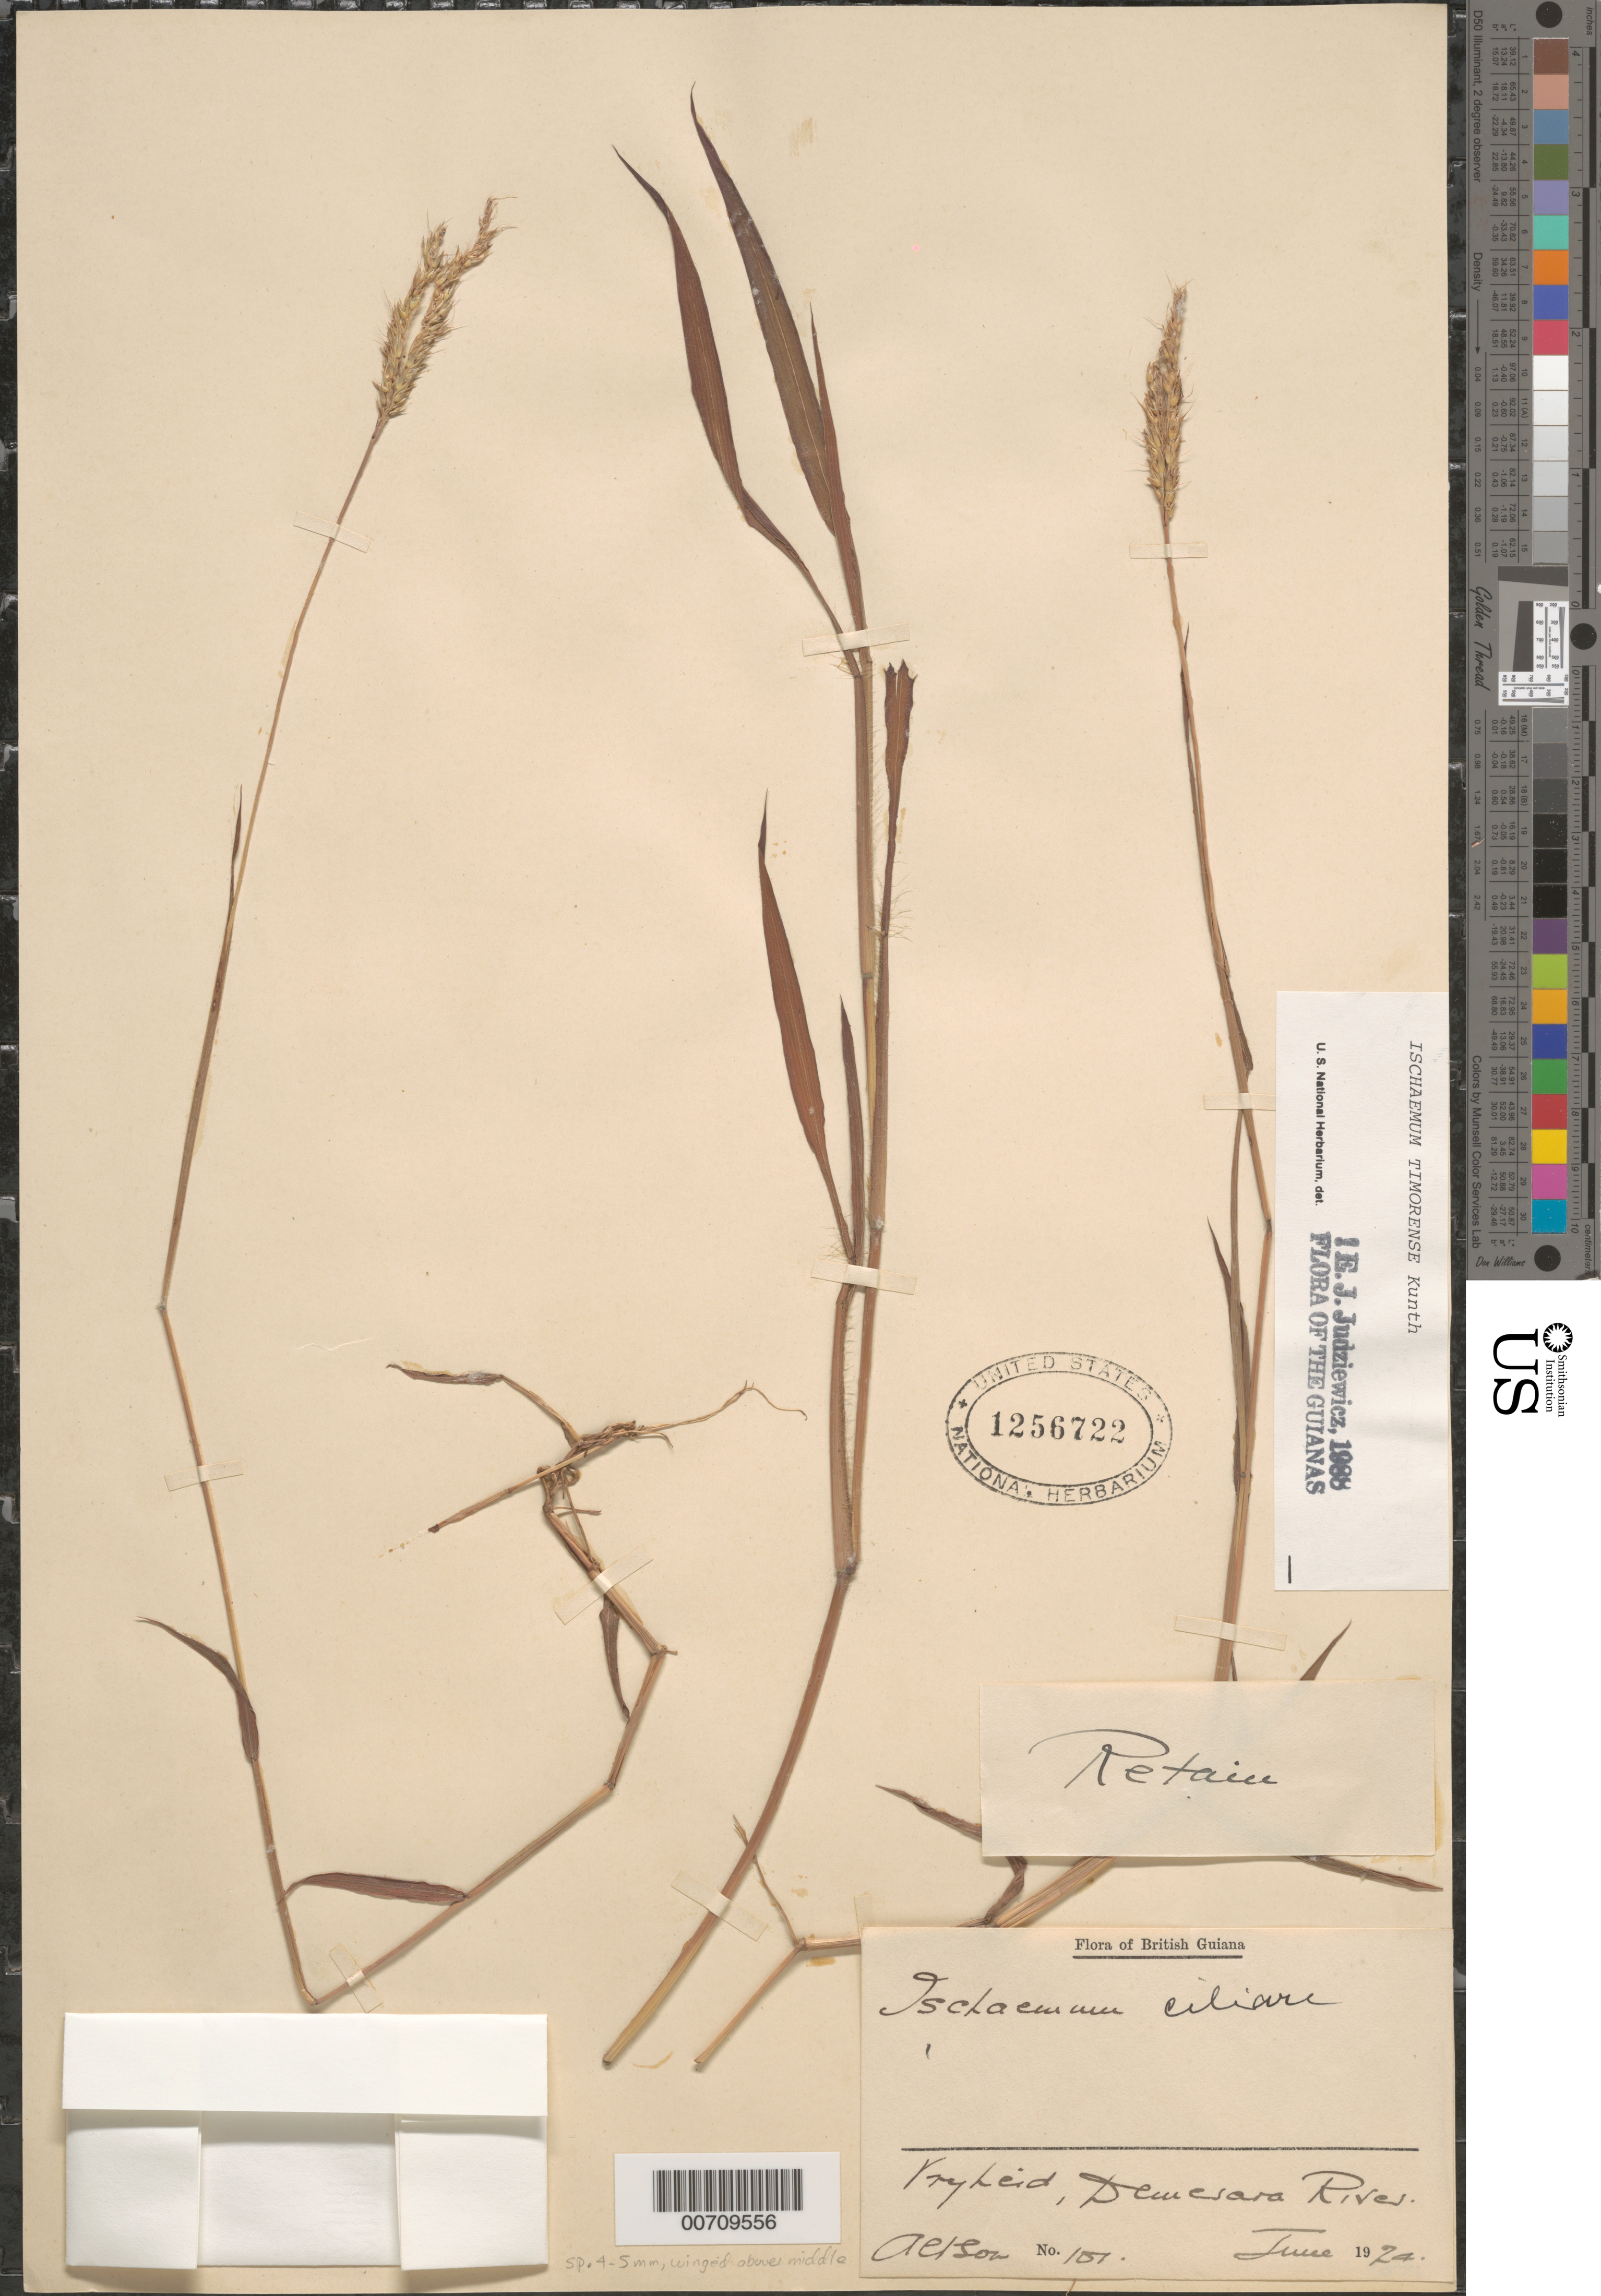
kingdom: Plantae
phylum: Tracheophyta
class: Liliopsida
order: Poales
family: Poaceae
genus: Ischaemum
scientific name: Ischaemum timorense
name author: Kunth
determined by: Judziewicz, E. J.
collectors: R. Altson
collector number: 101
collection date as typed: Jun-24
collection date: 1924-06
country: Guyana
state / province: Demerara-Mahaica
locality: Vryleid, Demerara River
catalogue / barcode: US 1256722